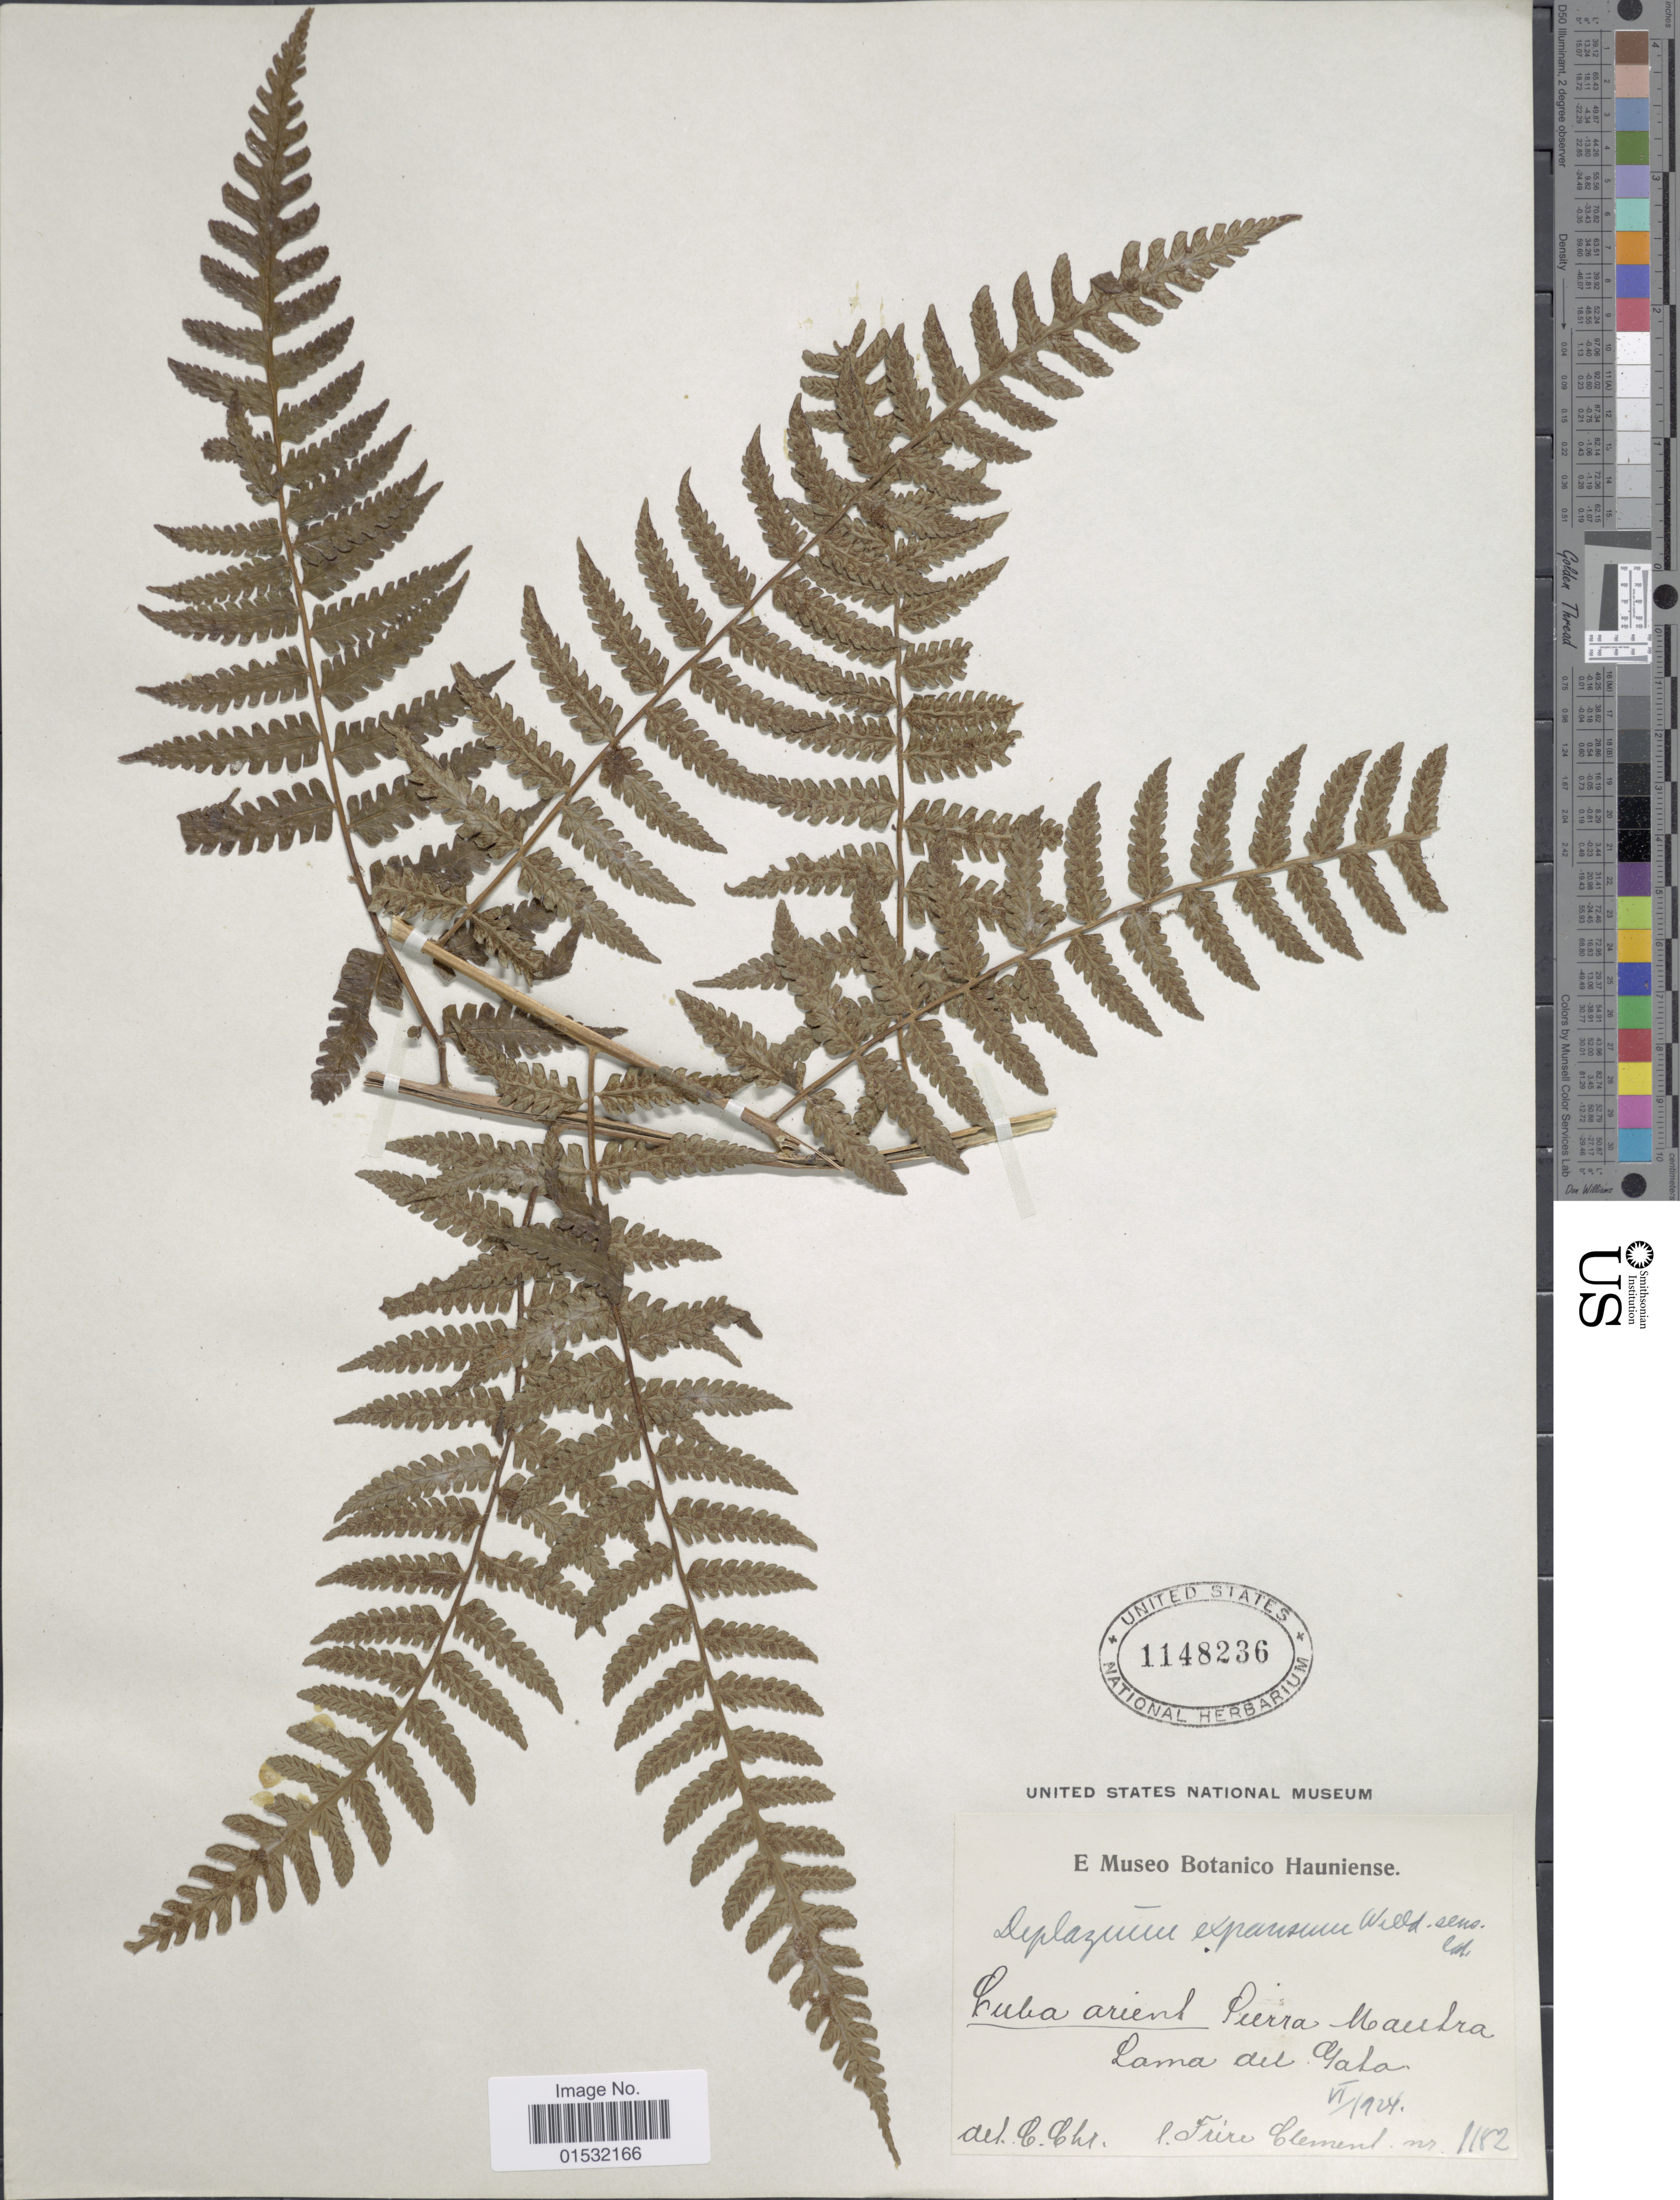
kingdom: Plantae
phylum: Tracheophyta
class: Polypodiopsida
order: Polypodiales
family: Athyriaceae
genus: Diplazium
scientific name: Diplazium expansum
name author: Willd.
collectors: B. Clement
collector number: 1182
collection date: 1924-06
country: Cuba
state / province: Oriente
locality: Sierra Maestra. Lama del Gato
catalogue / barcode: US 1148236